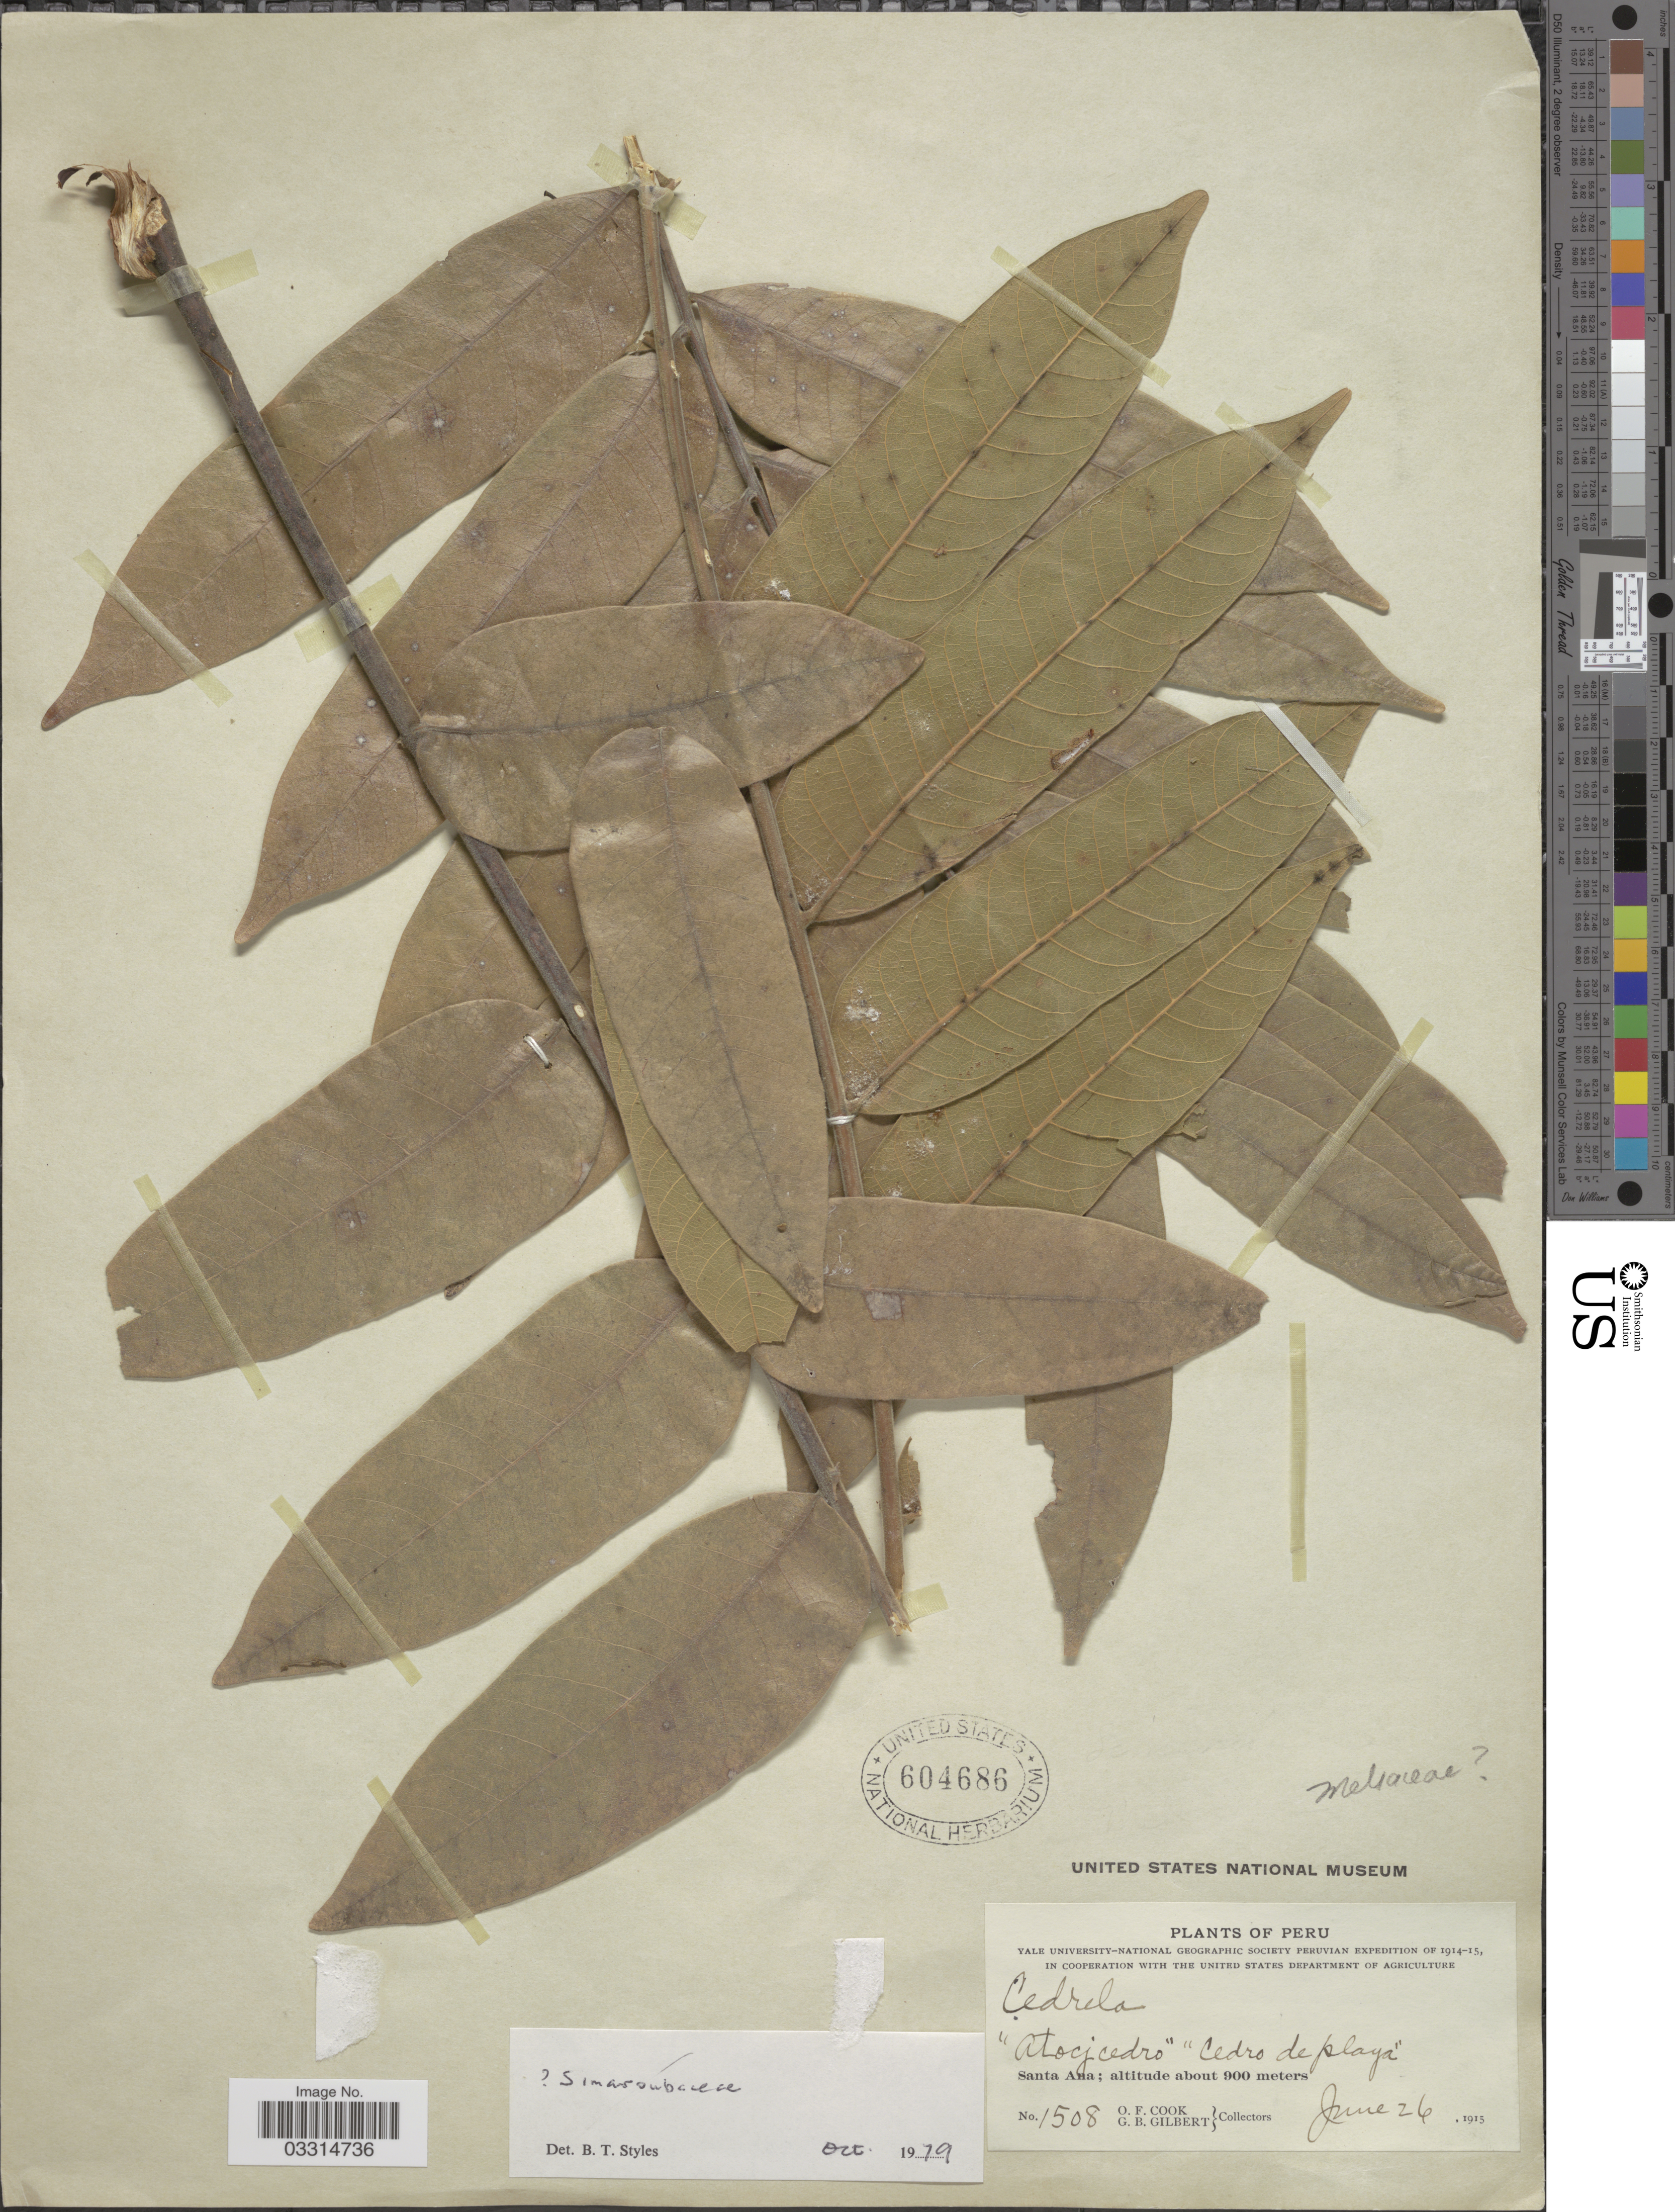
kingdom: Plantae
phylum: Tracheophyta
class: Magnoliopsida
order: Sapindales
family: Simaroubaceae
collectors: O. F. Cook & G. B. Gilbert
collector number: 1508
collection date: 1915-06-26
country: Peru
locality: Santa Ana.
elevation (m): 900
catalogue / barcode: US 604686